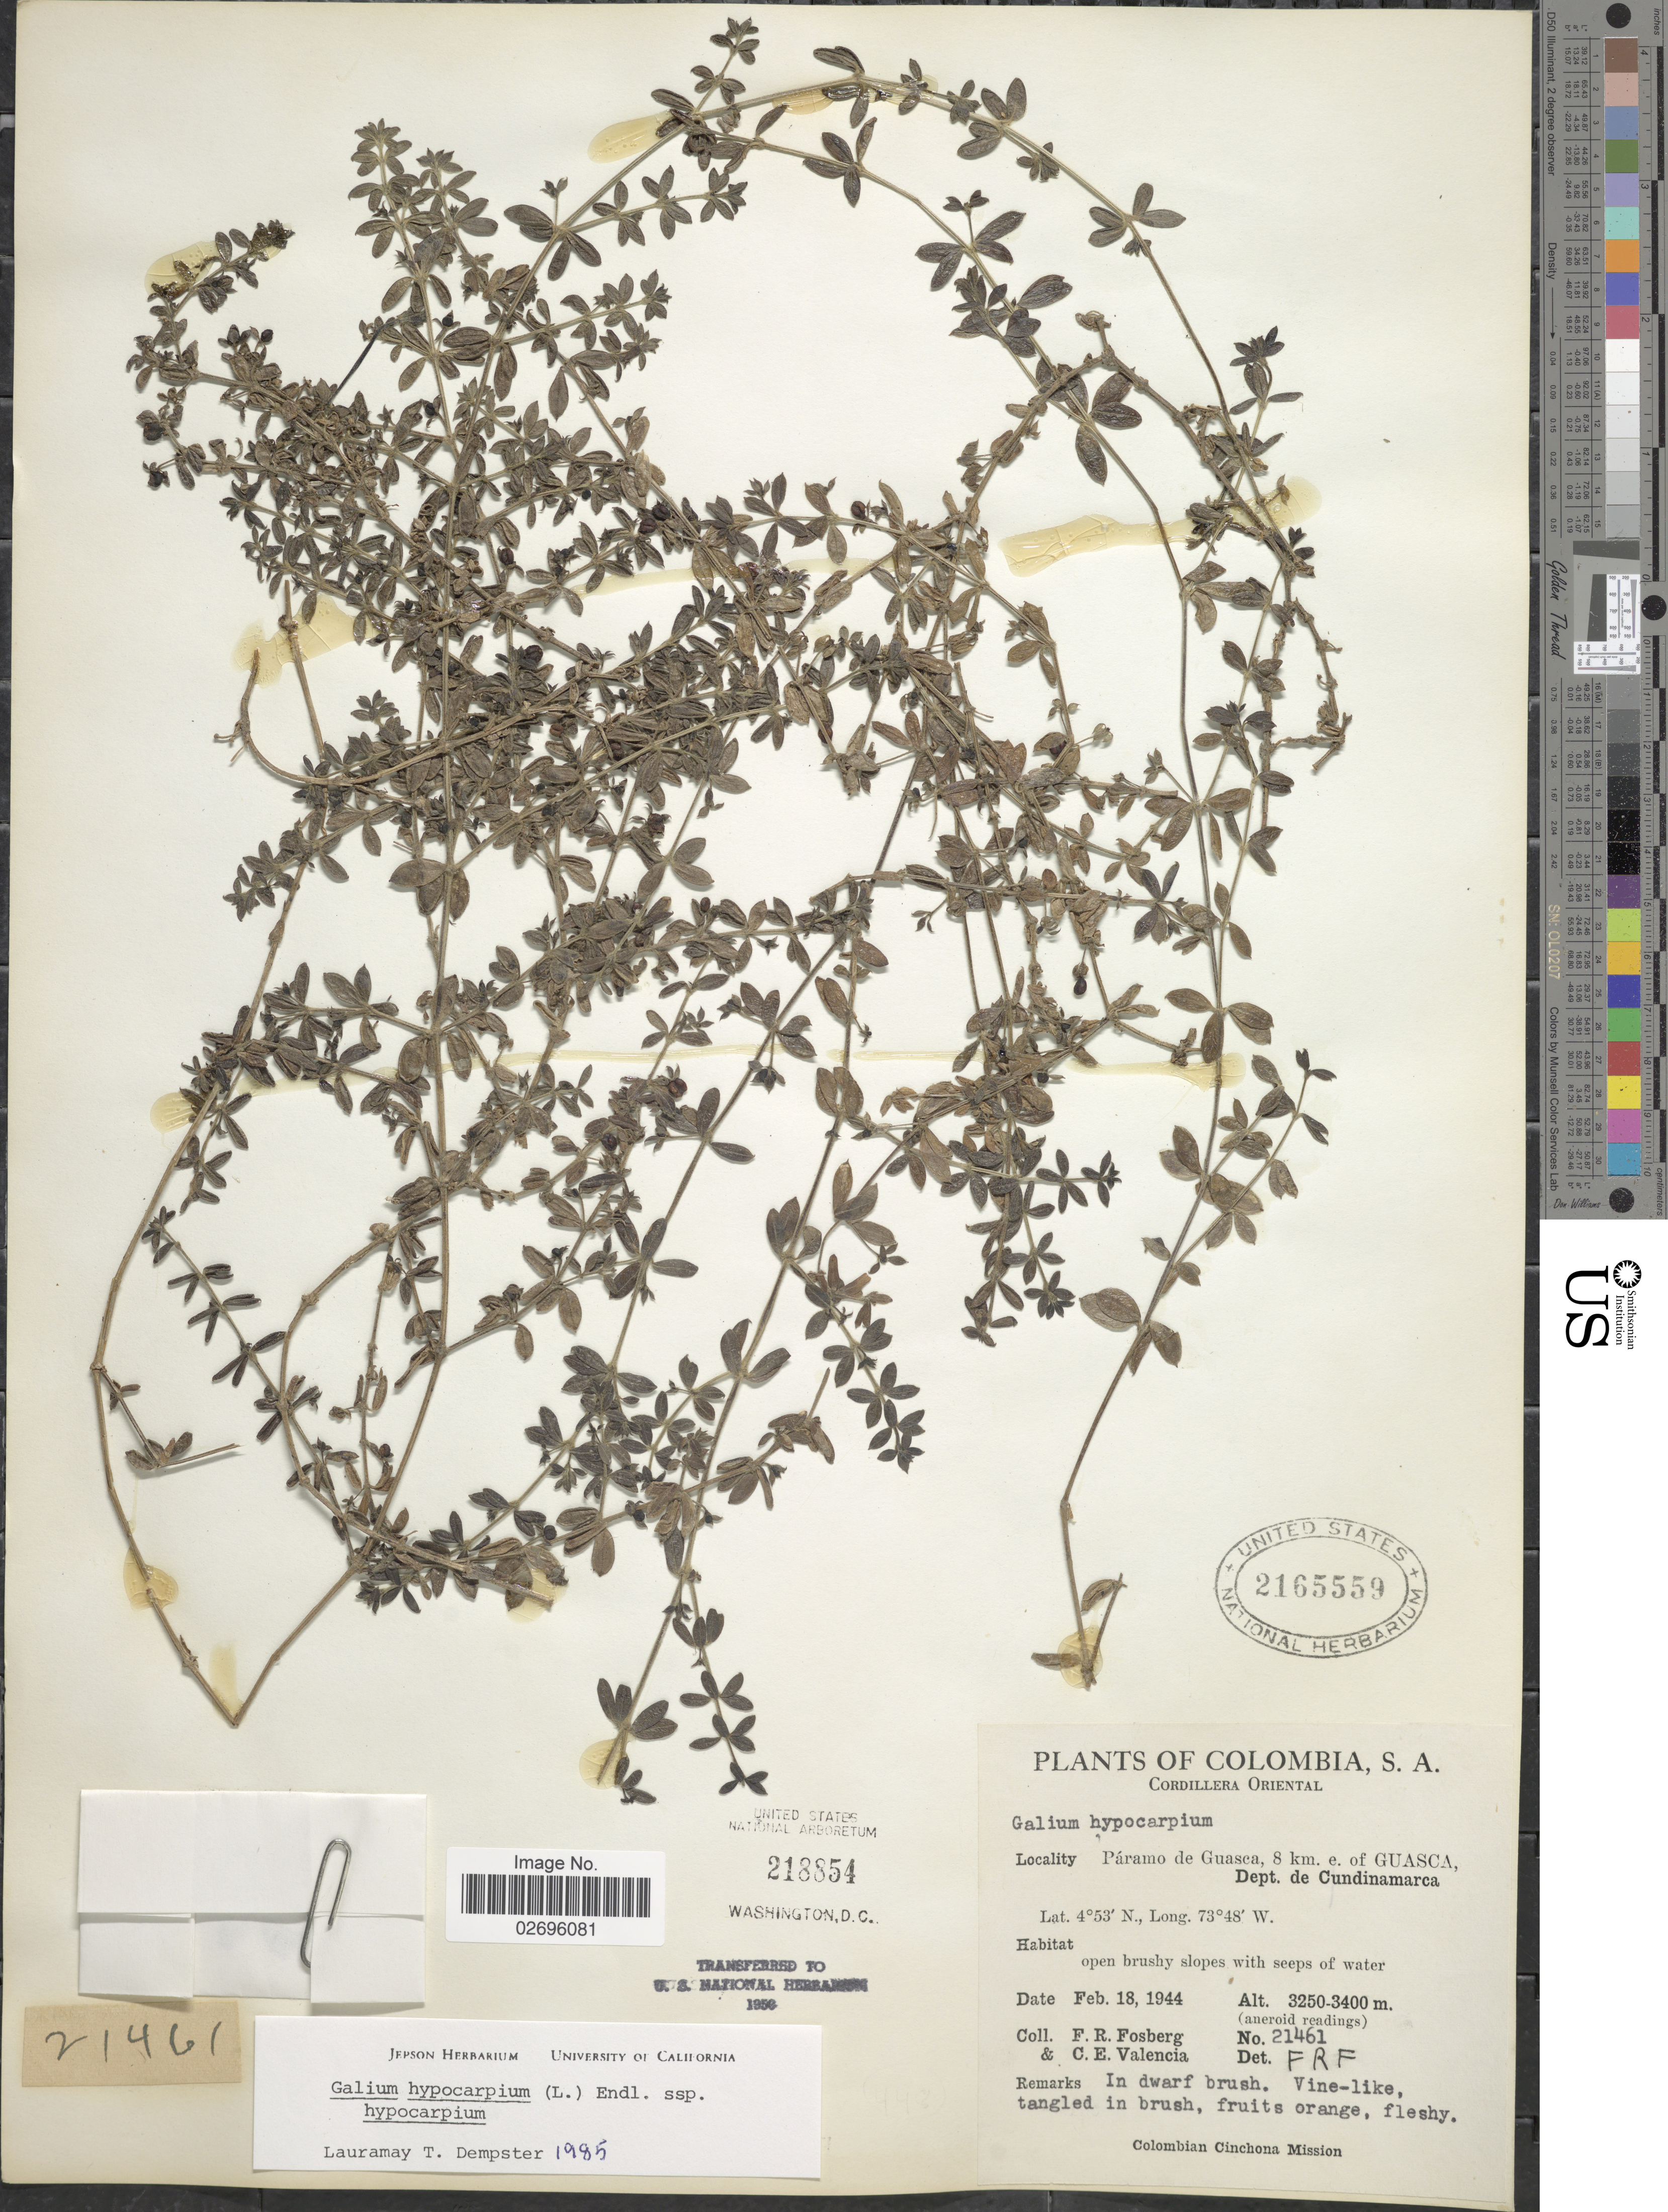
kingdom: Plantae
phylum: Tracheophyta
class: Magnoliopsida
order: Gentianales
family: Rubiaceae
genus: Galium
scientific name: Galium hypocarpium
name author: (L.) Endl. ex Griseb.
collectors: F. R. Fosberg & C. Valencia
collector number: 21461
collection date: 1944-02-18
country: Colombia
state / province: Cundinamarca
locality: Cordillera Oriental. Páramo de Guasca, 8 km. e. of Guasca, Dept. de Cundinamarca.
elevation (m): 3250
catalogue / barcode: US 2165559